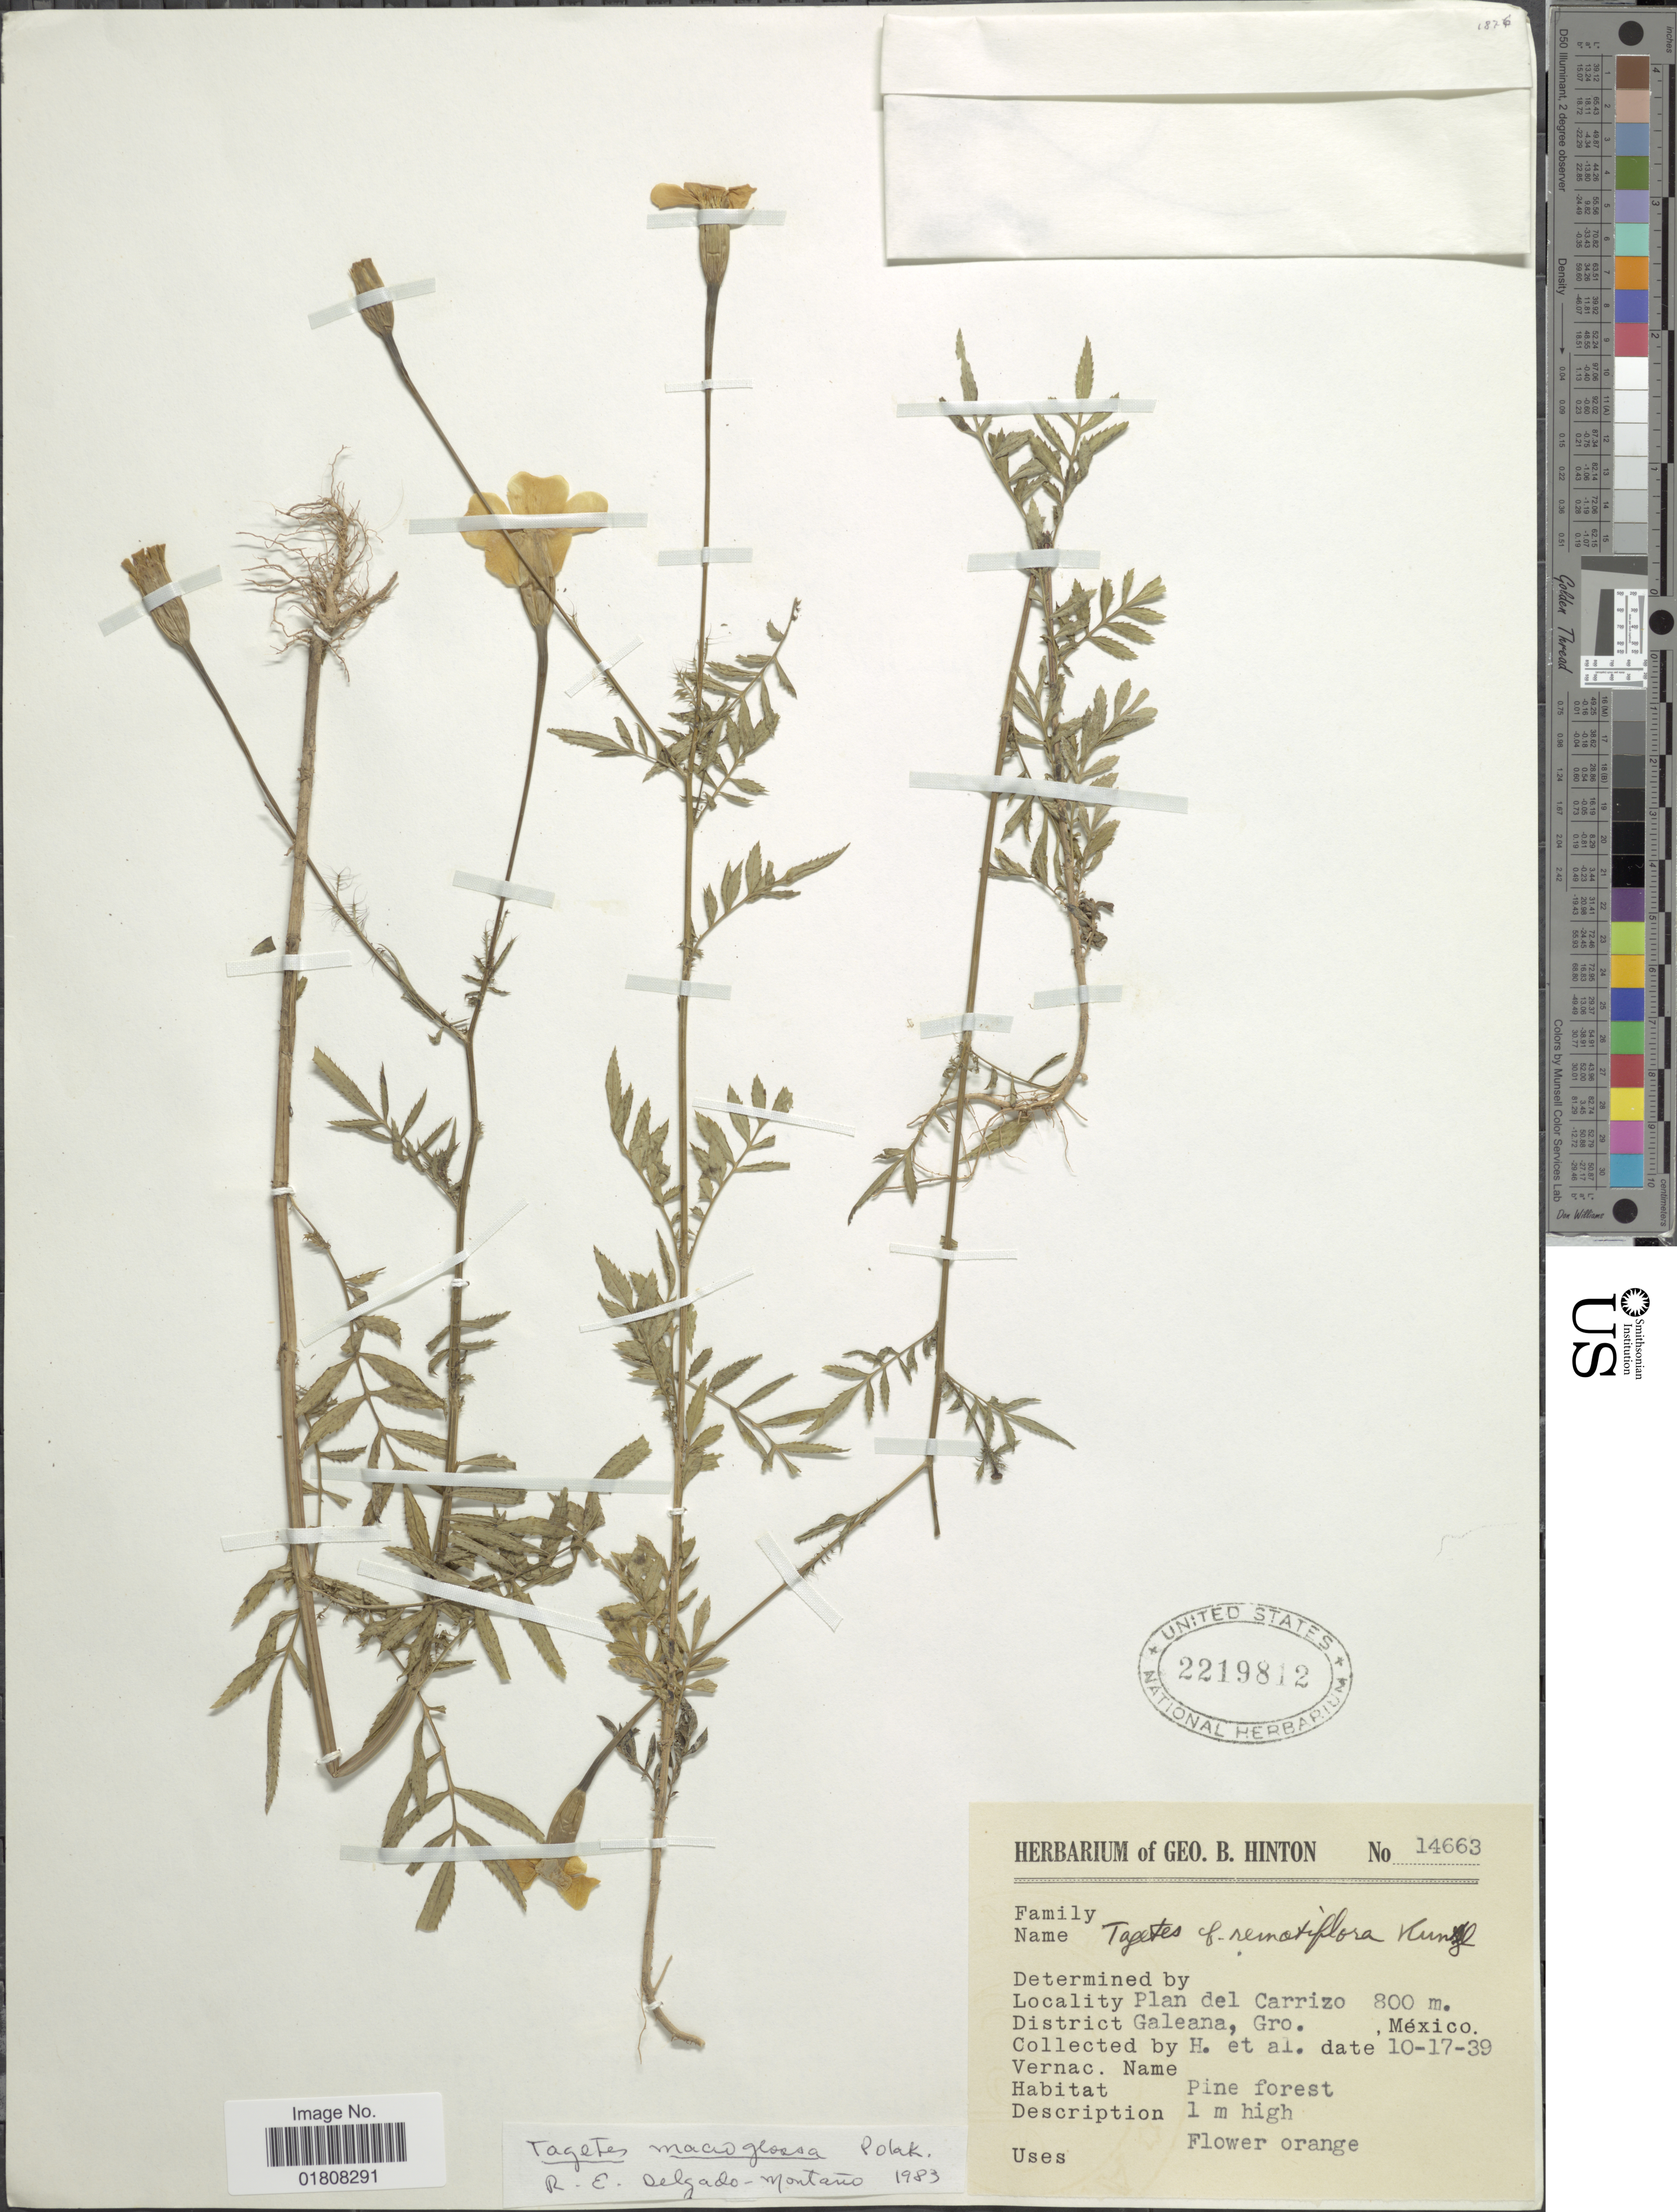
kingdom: Plantae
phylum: Tracheophyta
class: Magnoliopsida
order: Asterales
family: Asteraceae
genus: Tagetes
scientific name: Tagetes macroglossa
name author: Polak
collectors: G. B. Hinton & et al.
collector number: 14663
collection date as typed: Transcribed d/m/y: 17/10/39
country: Mexico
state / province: Guerrero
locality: Plan del Carrizo, District Galeana, Gro.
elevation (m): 800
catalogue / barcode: US 2219812